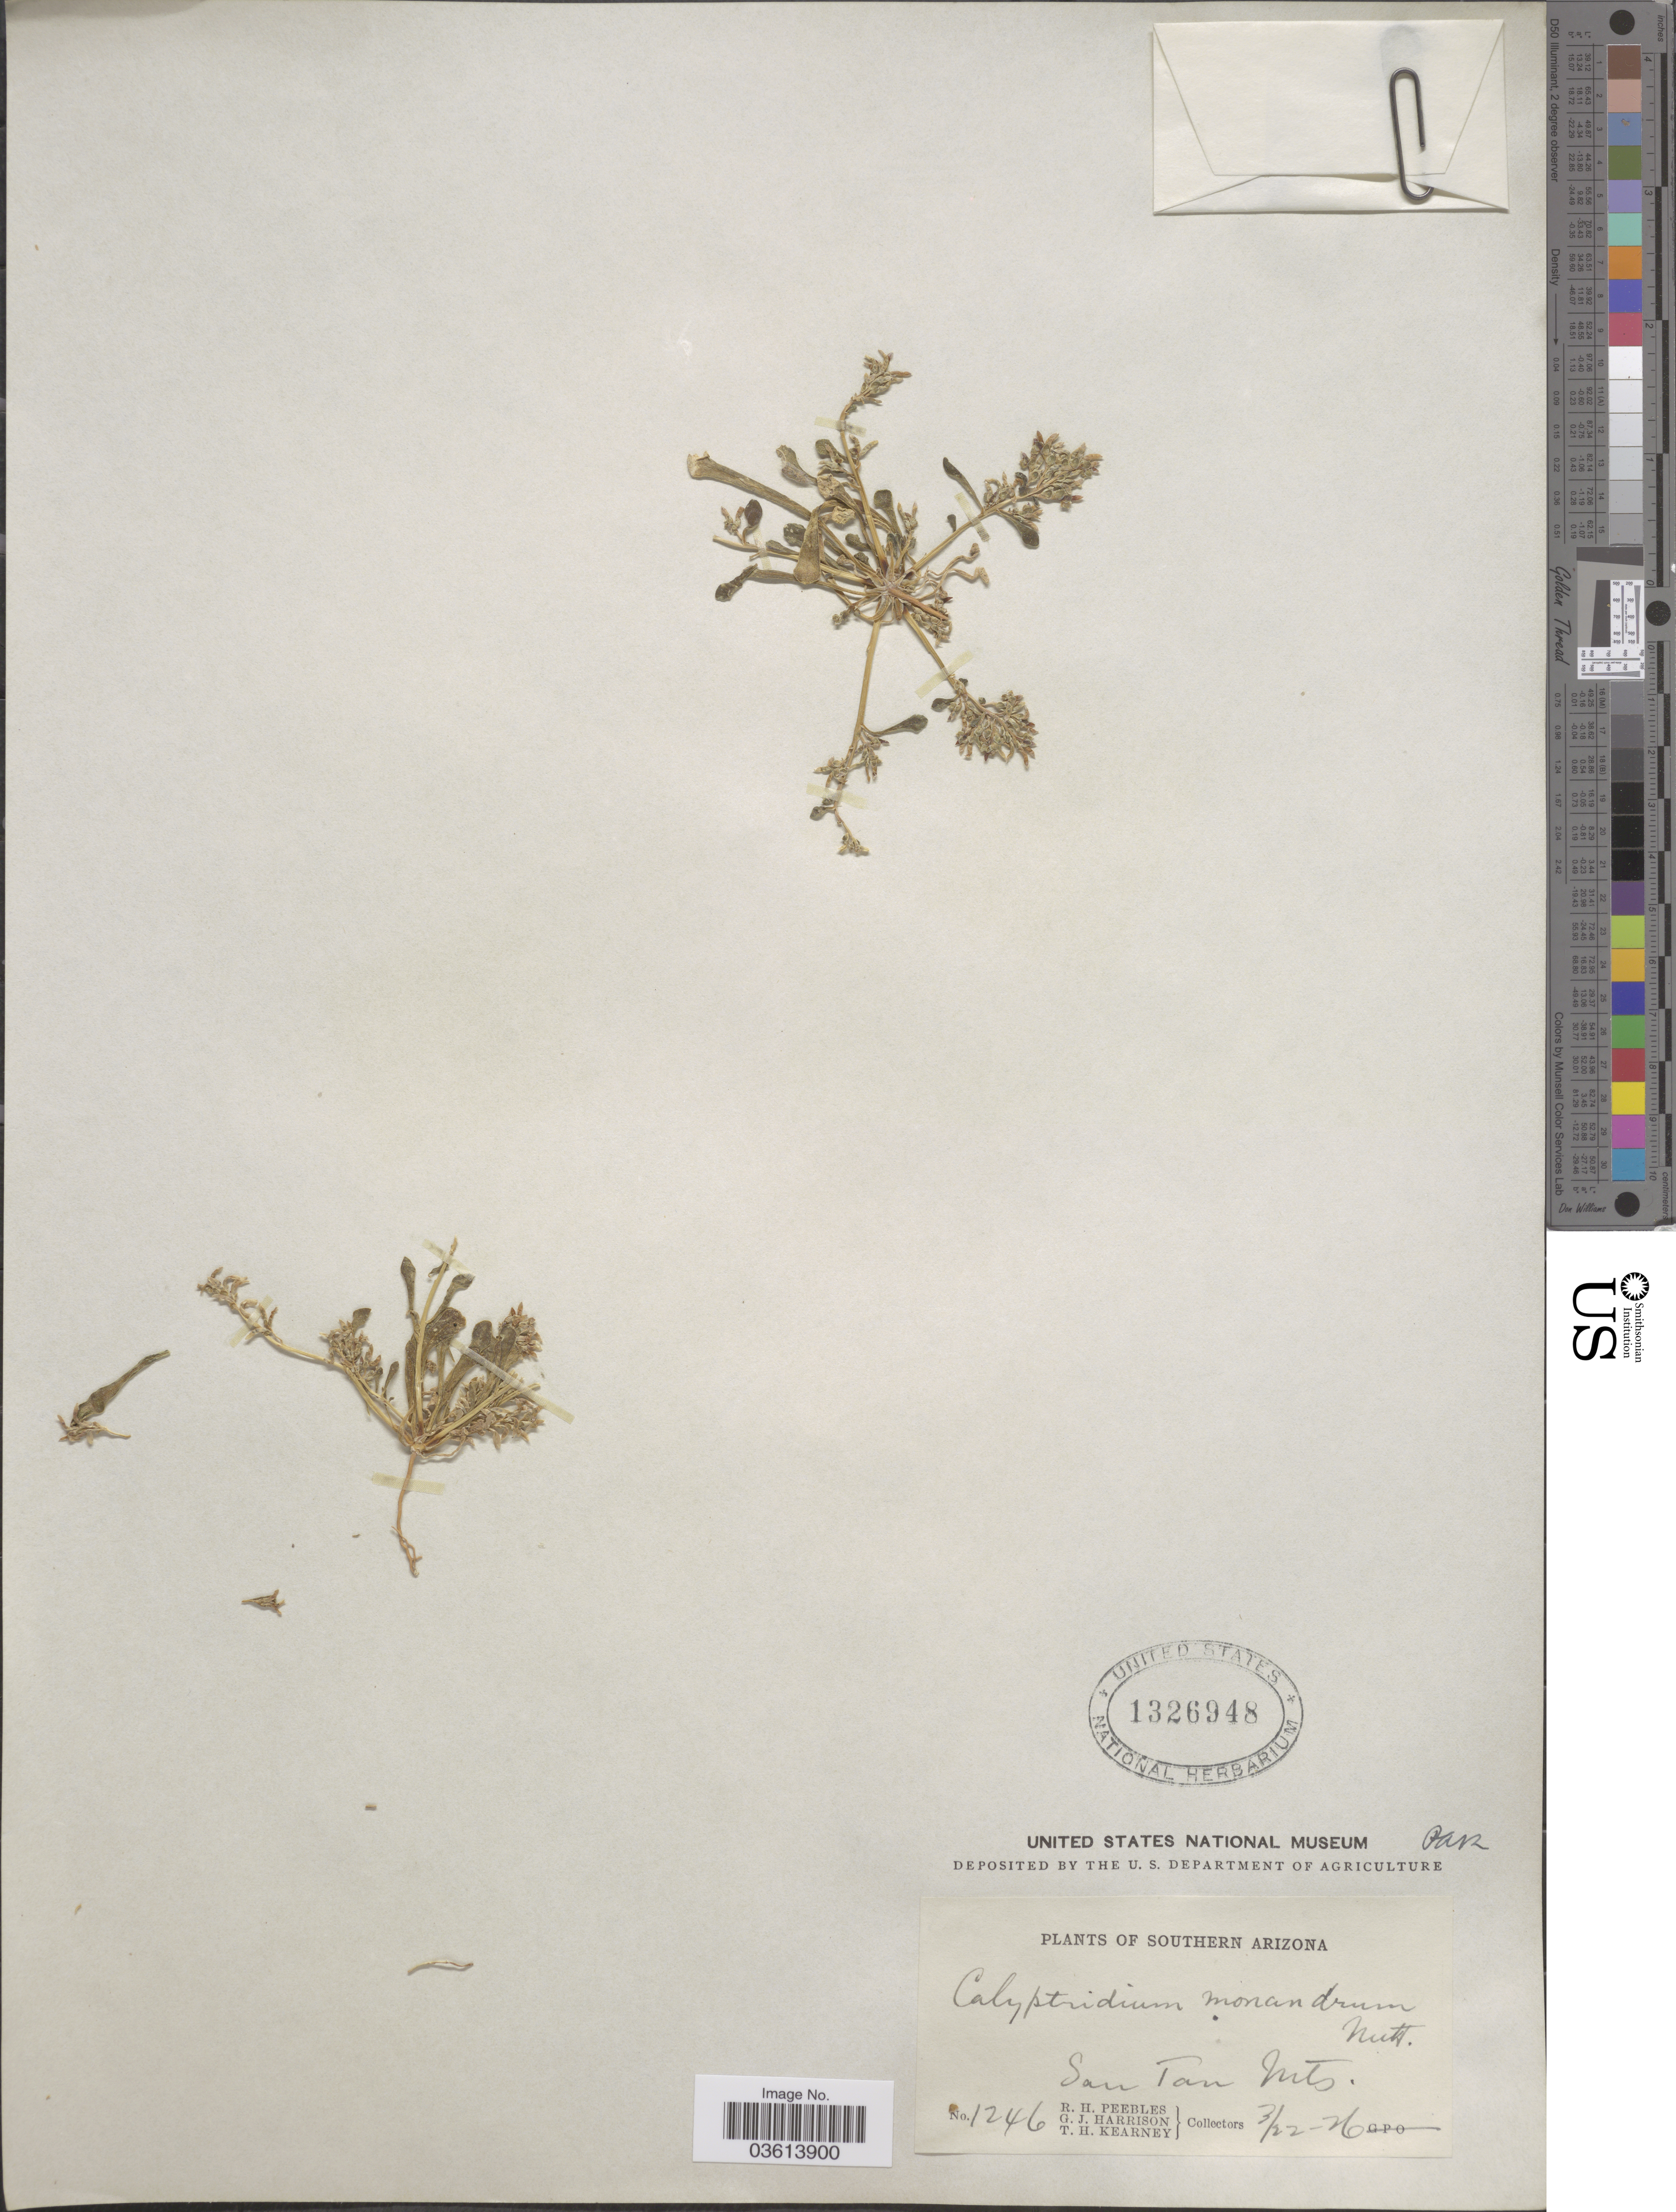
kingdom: Plantae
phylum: Tracheophyta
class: Magnoliopsida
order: Caryophyllales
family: Montiaceae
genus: Calyptridium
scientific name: Calyptridium monandrum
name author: (Nutt.) Nutt.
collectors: R. H. Peebles, G. J. Harrison & T. H. Kearney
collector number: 1246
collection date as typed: Transcribed d/m/y: 22/3/26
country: United States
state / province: Arizona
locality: Southern Arizona. San Tan Mts.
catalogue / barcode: US 1326948